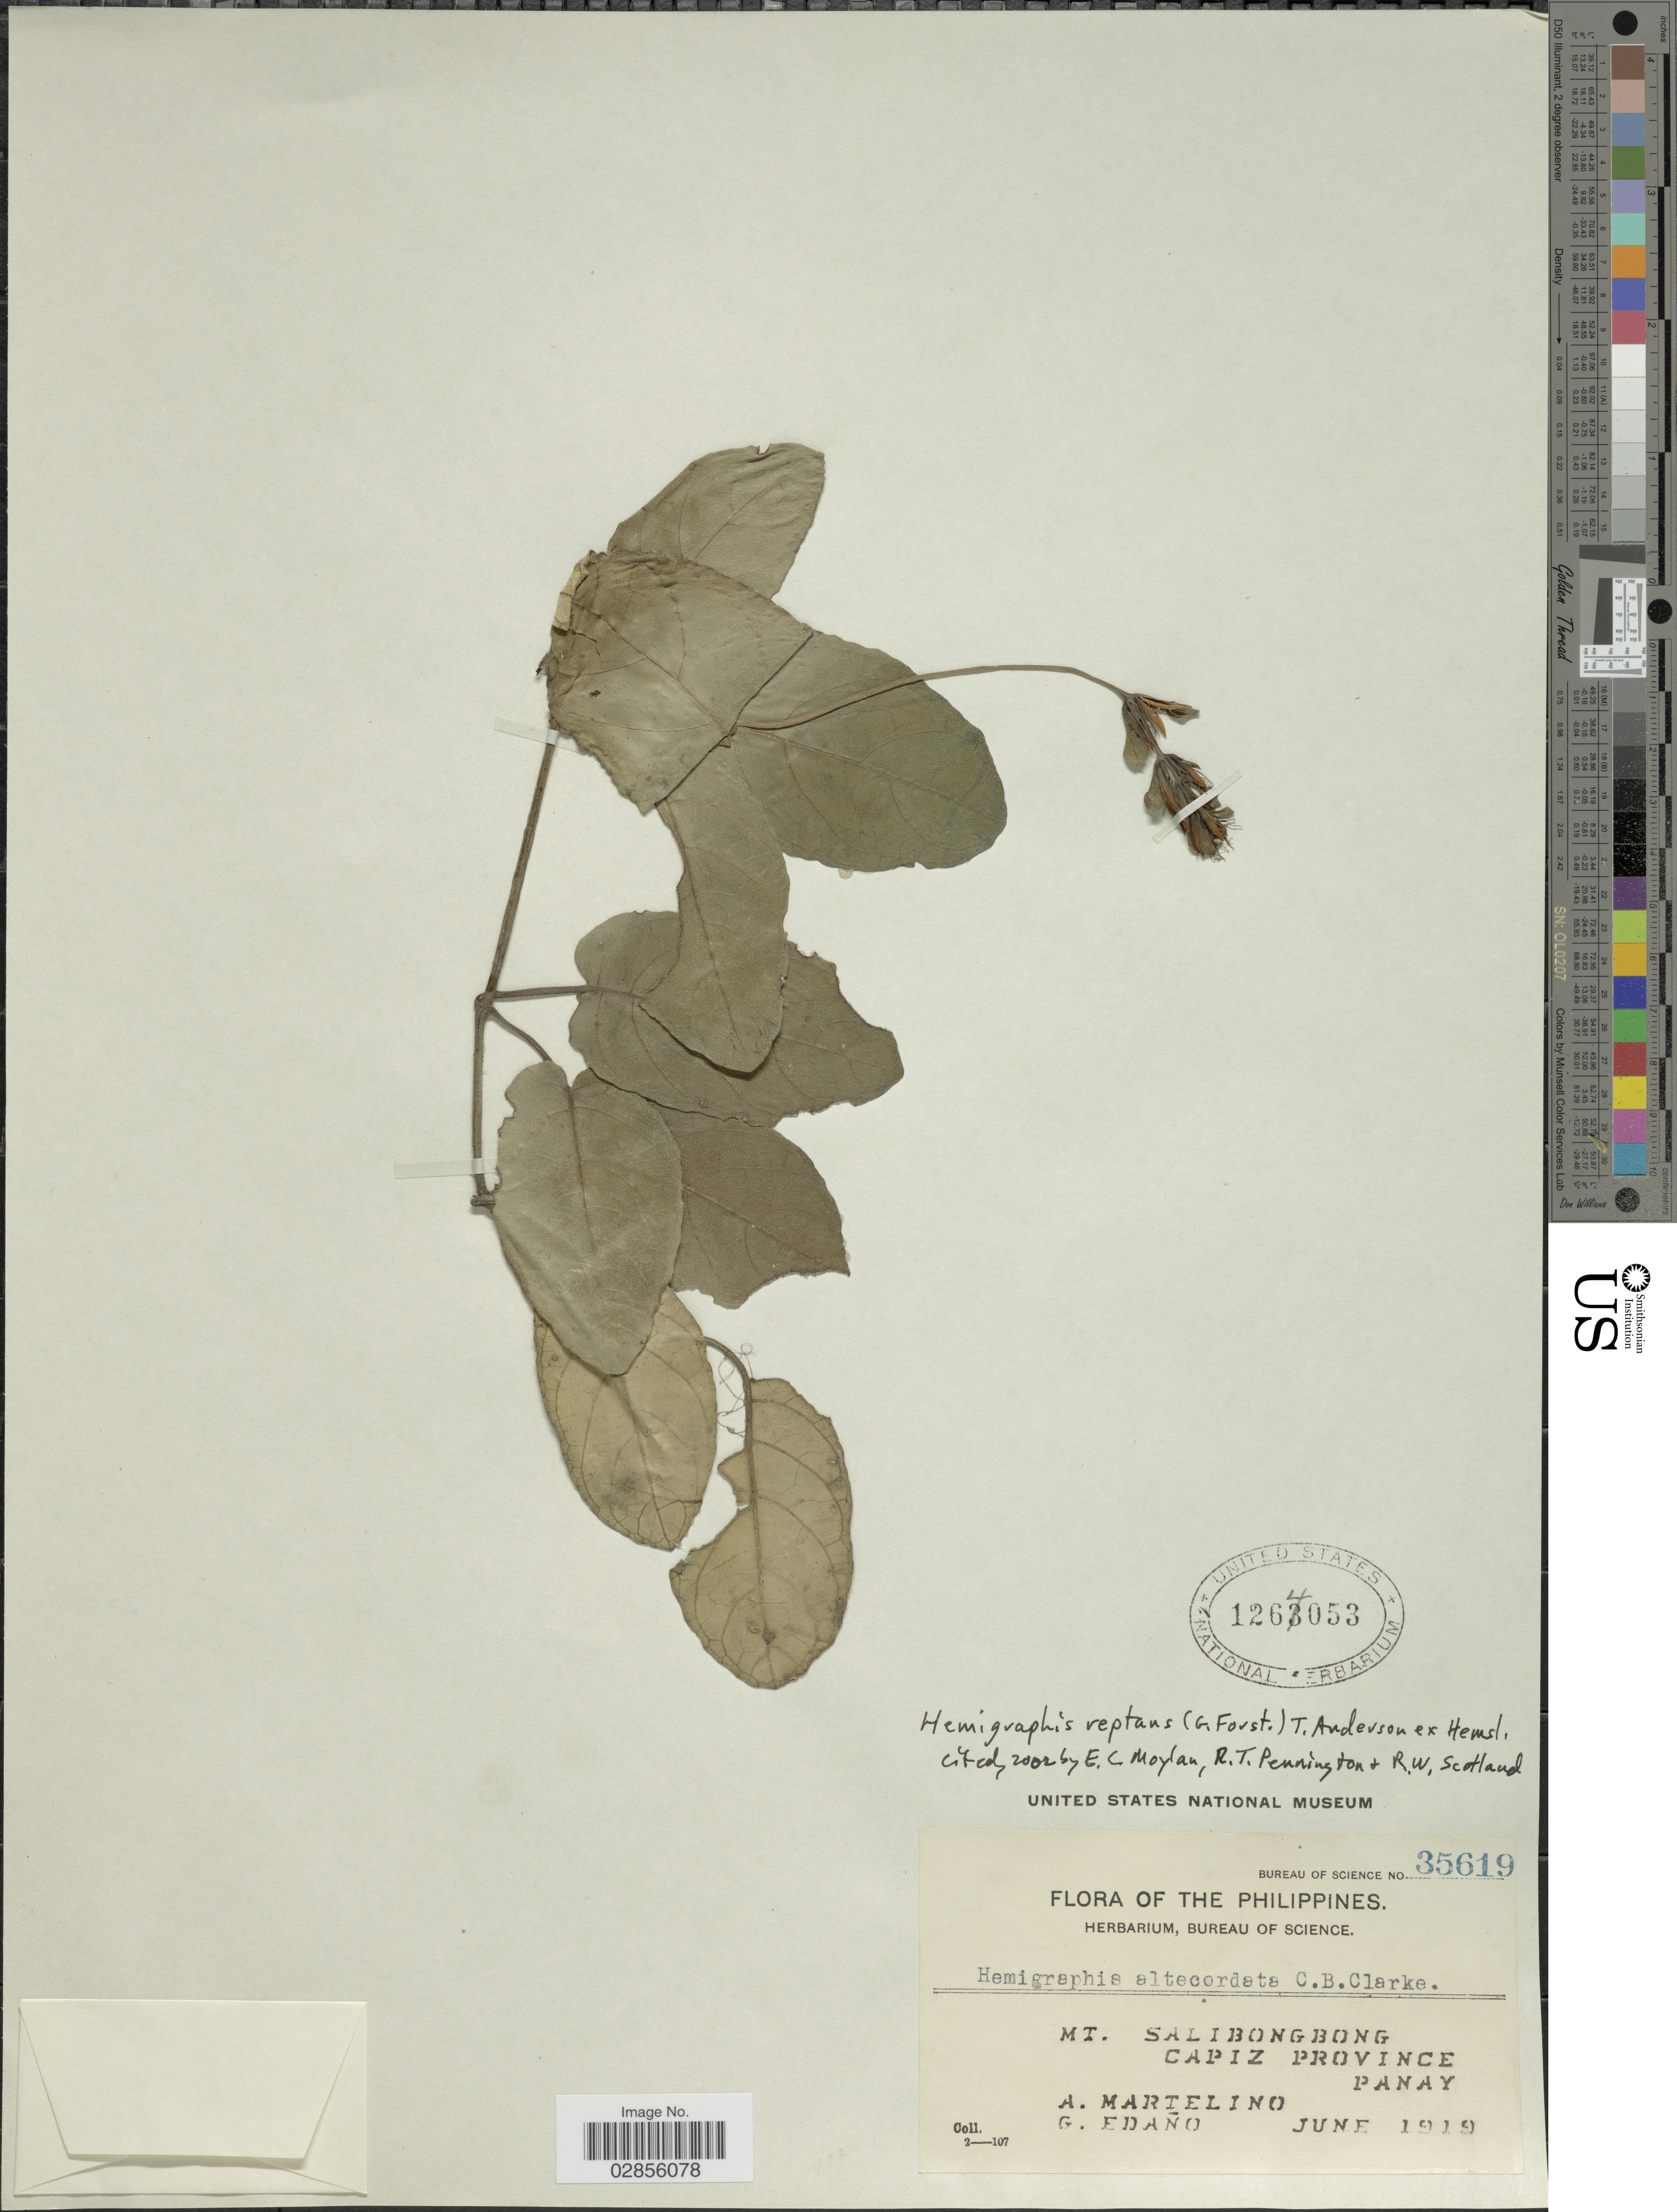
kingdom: Plantae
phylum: Tracheophyta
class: Magnoliopsida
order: Lamiales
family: Acanthaceae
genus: Hemigraphis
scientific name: Hemigraphis reptans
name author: (G. Forst.) T. Anderson ex Hemsl.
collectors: A. Martelino & G. Edaño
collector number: Bureau of Science 35619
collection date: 1919-06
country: Philippines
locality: Mt. Salibongbong. Capiz Province. Panay.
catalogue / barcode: US 1264053